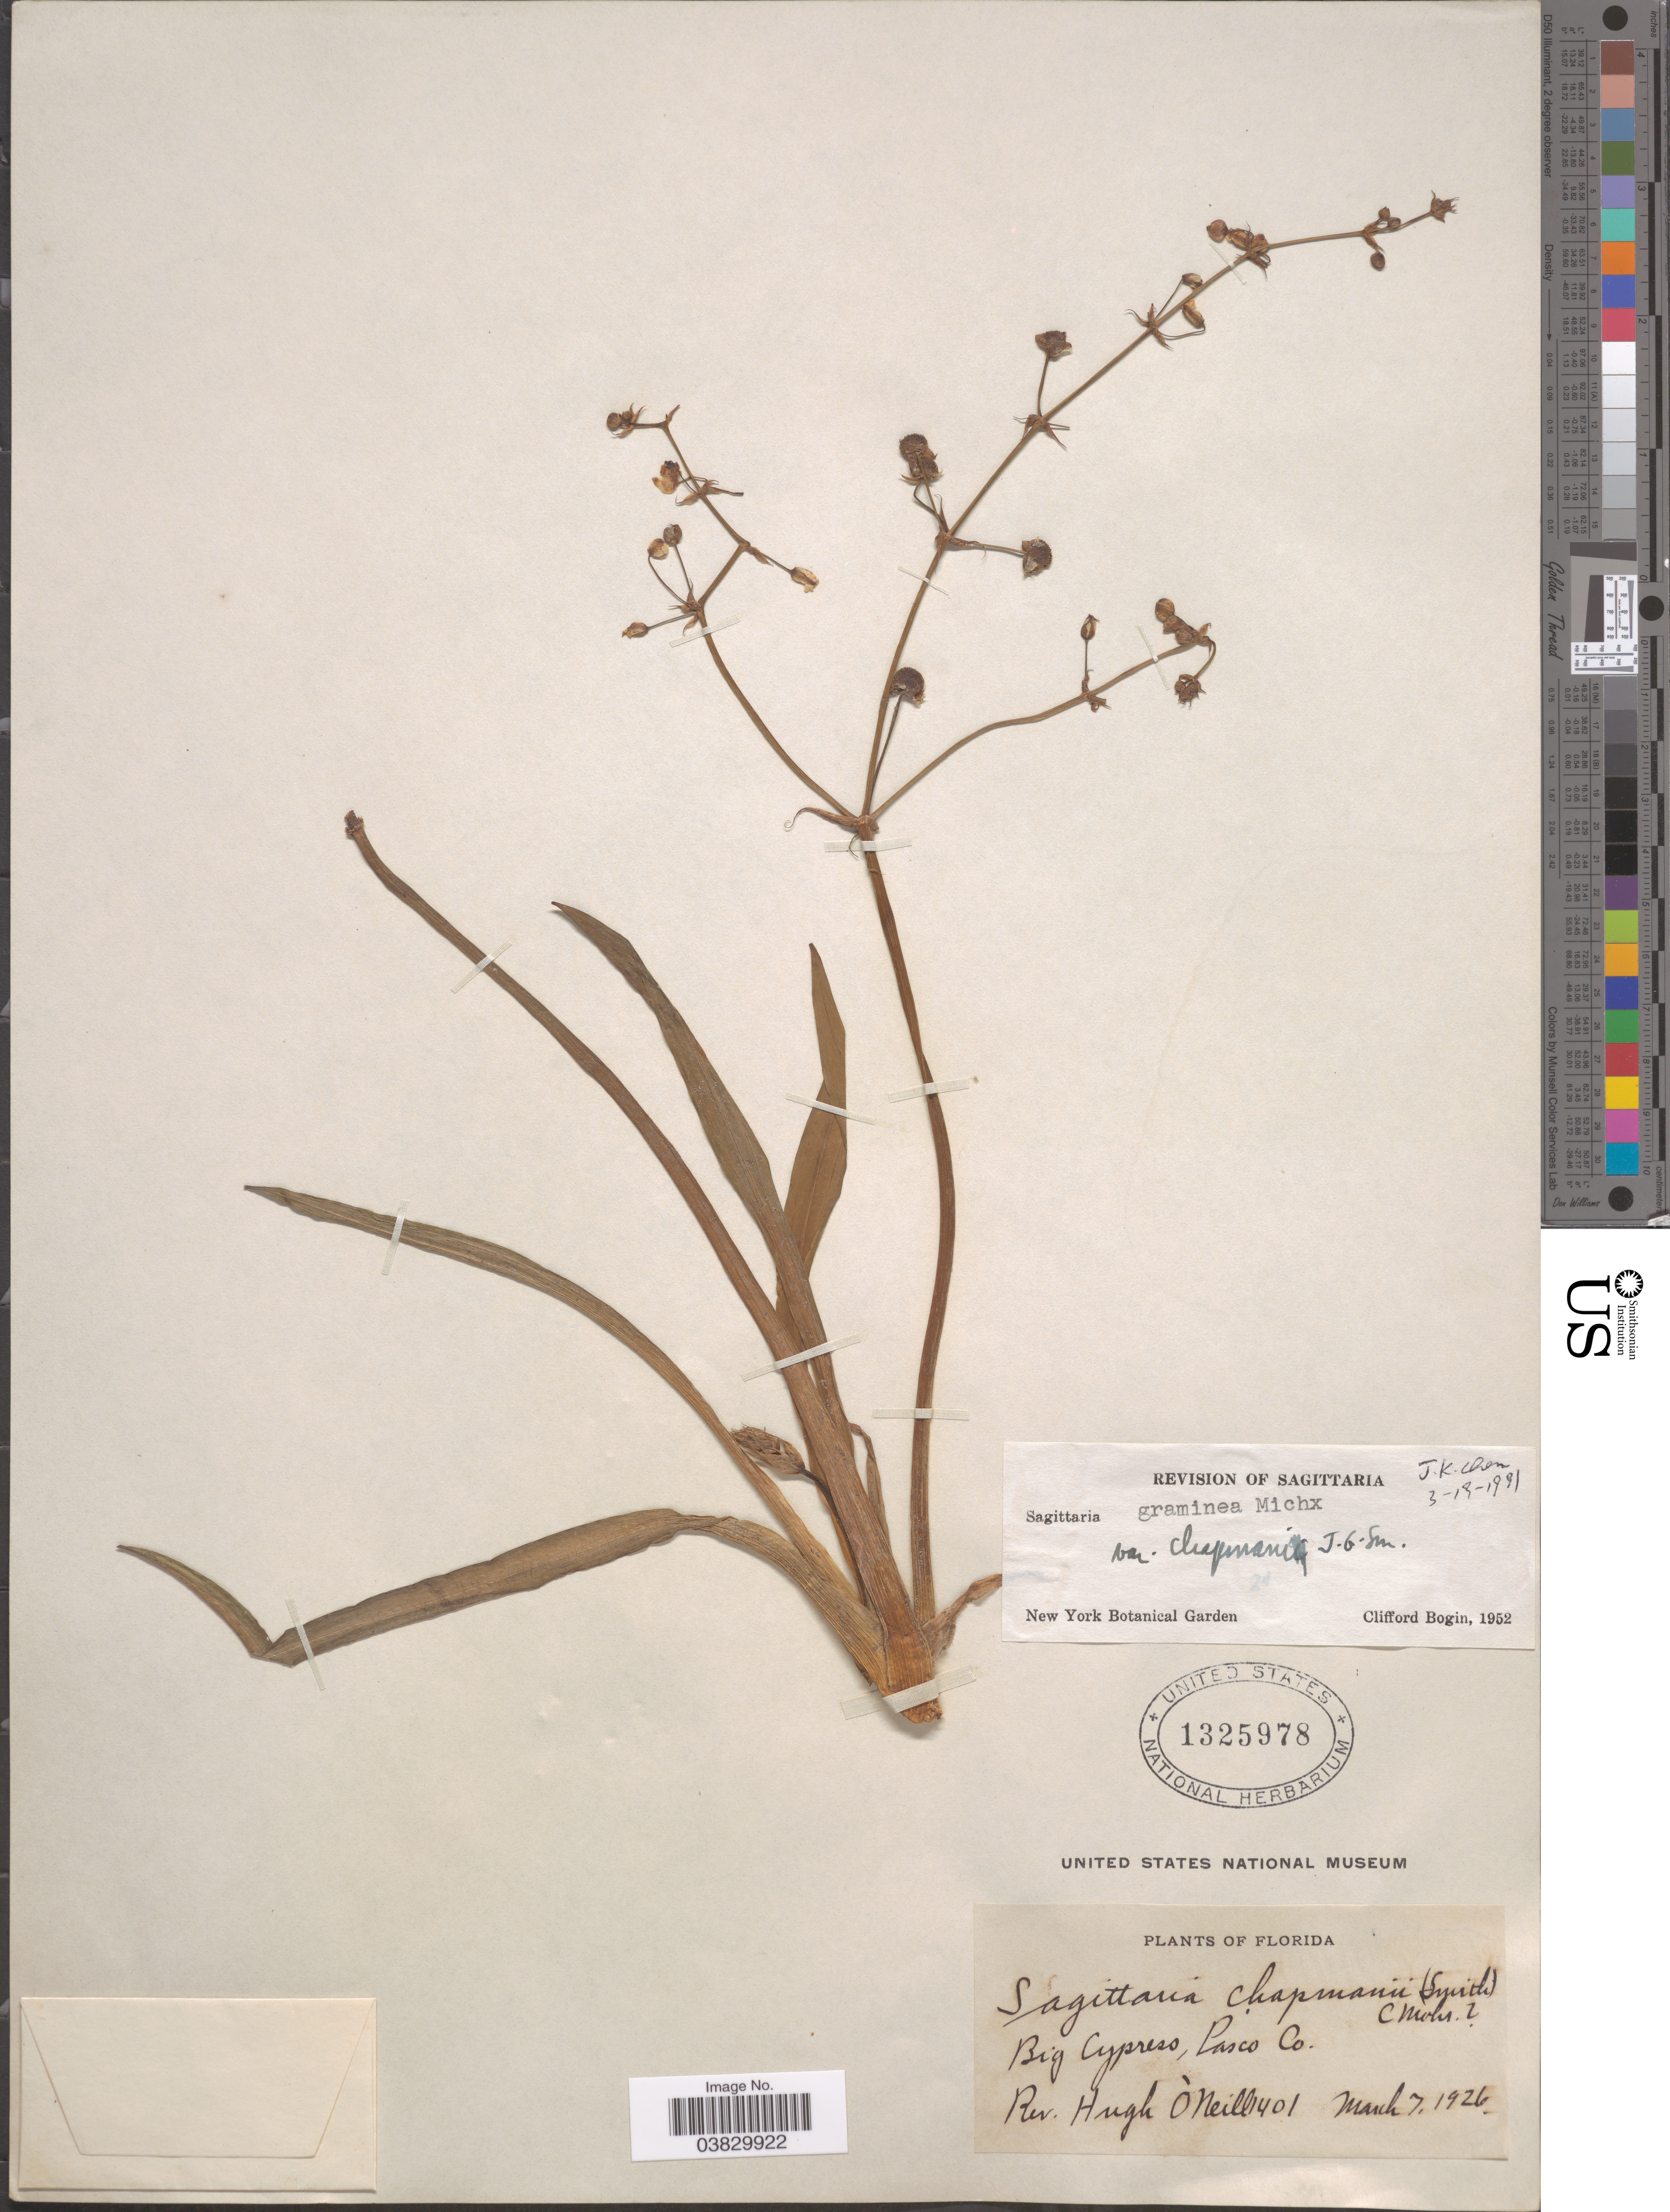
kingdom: Plantae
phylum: Tracheophyta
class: Liliopsida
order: Alismatales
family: Alismataceae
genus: Sagittaria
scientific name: Sagittaria graminea var. chapmanii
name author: J.G. Sm.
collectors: H. O'Neill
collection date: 1926-03-07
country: United States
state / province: Florida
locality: Big Cypress, Pasco Co.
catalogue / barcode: US 1325978